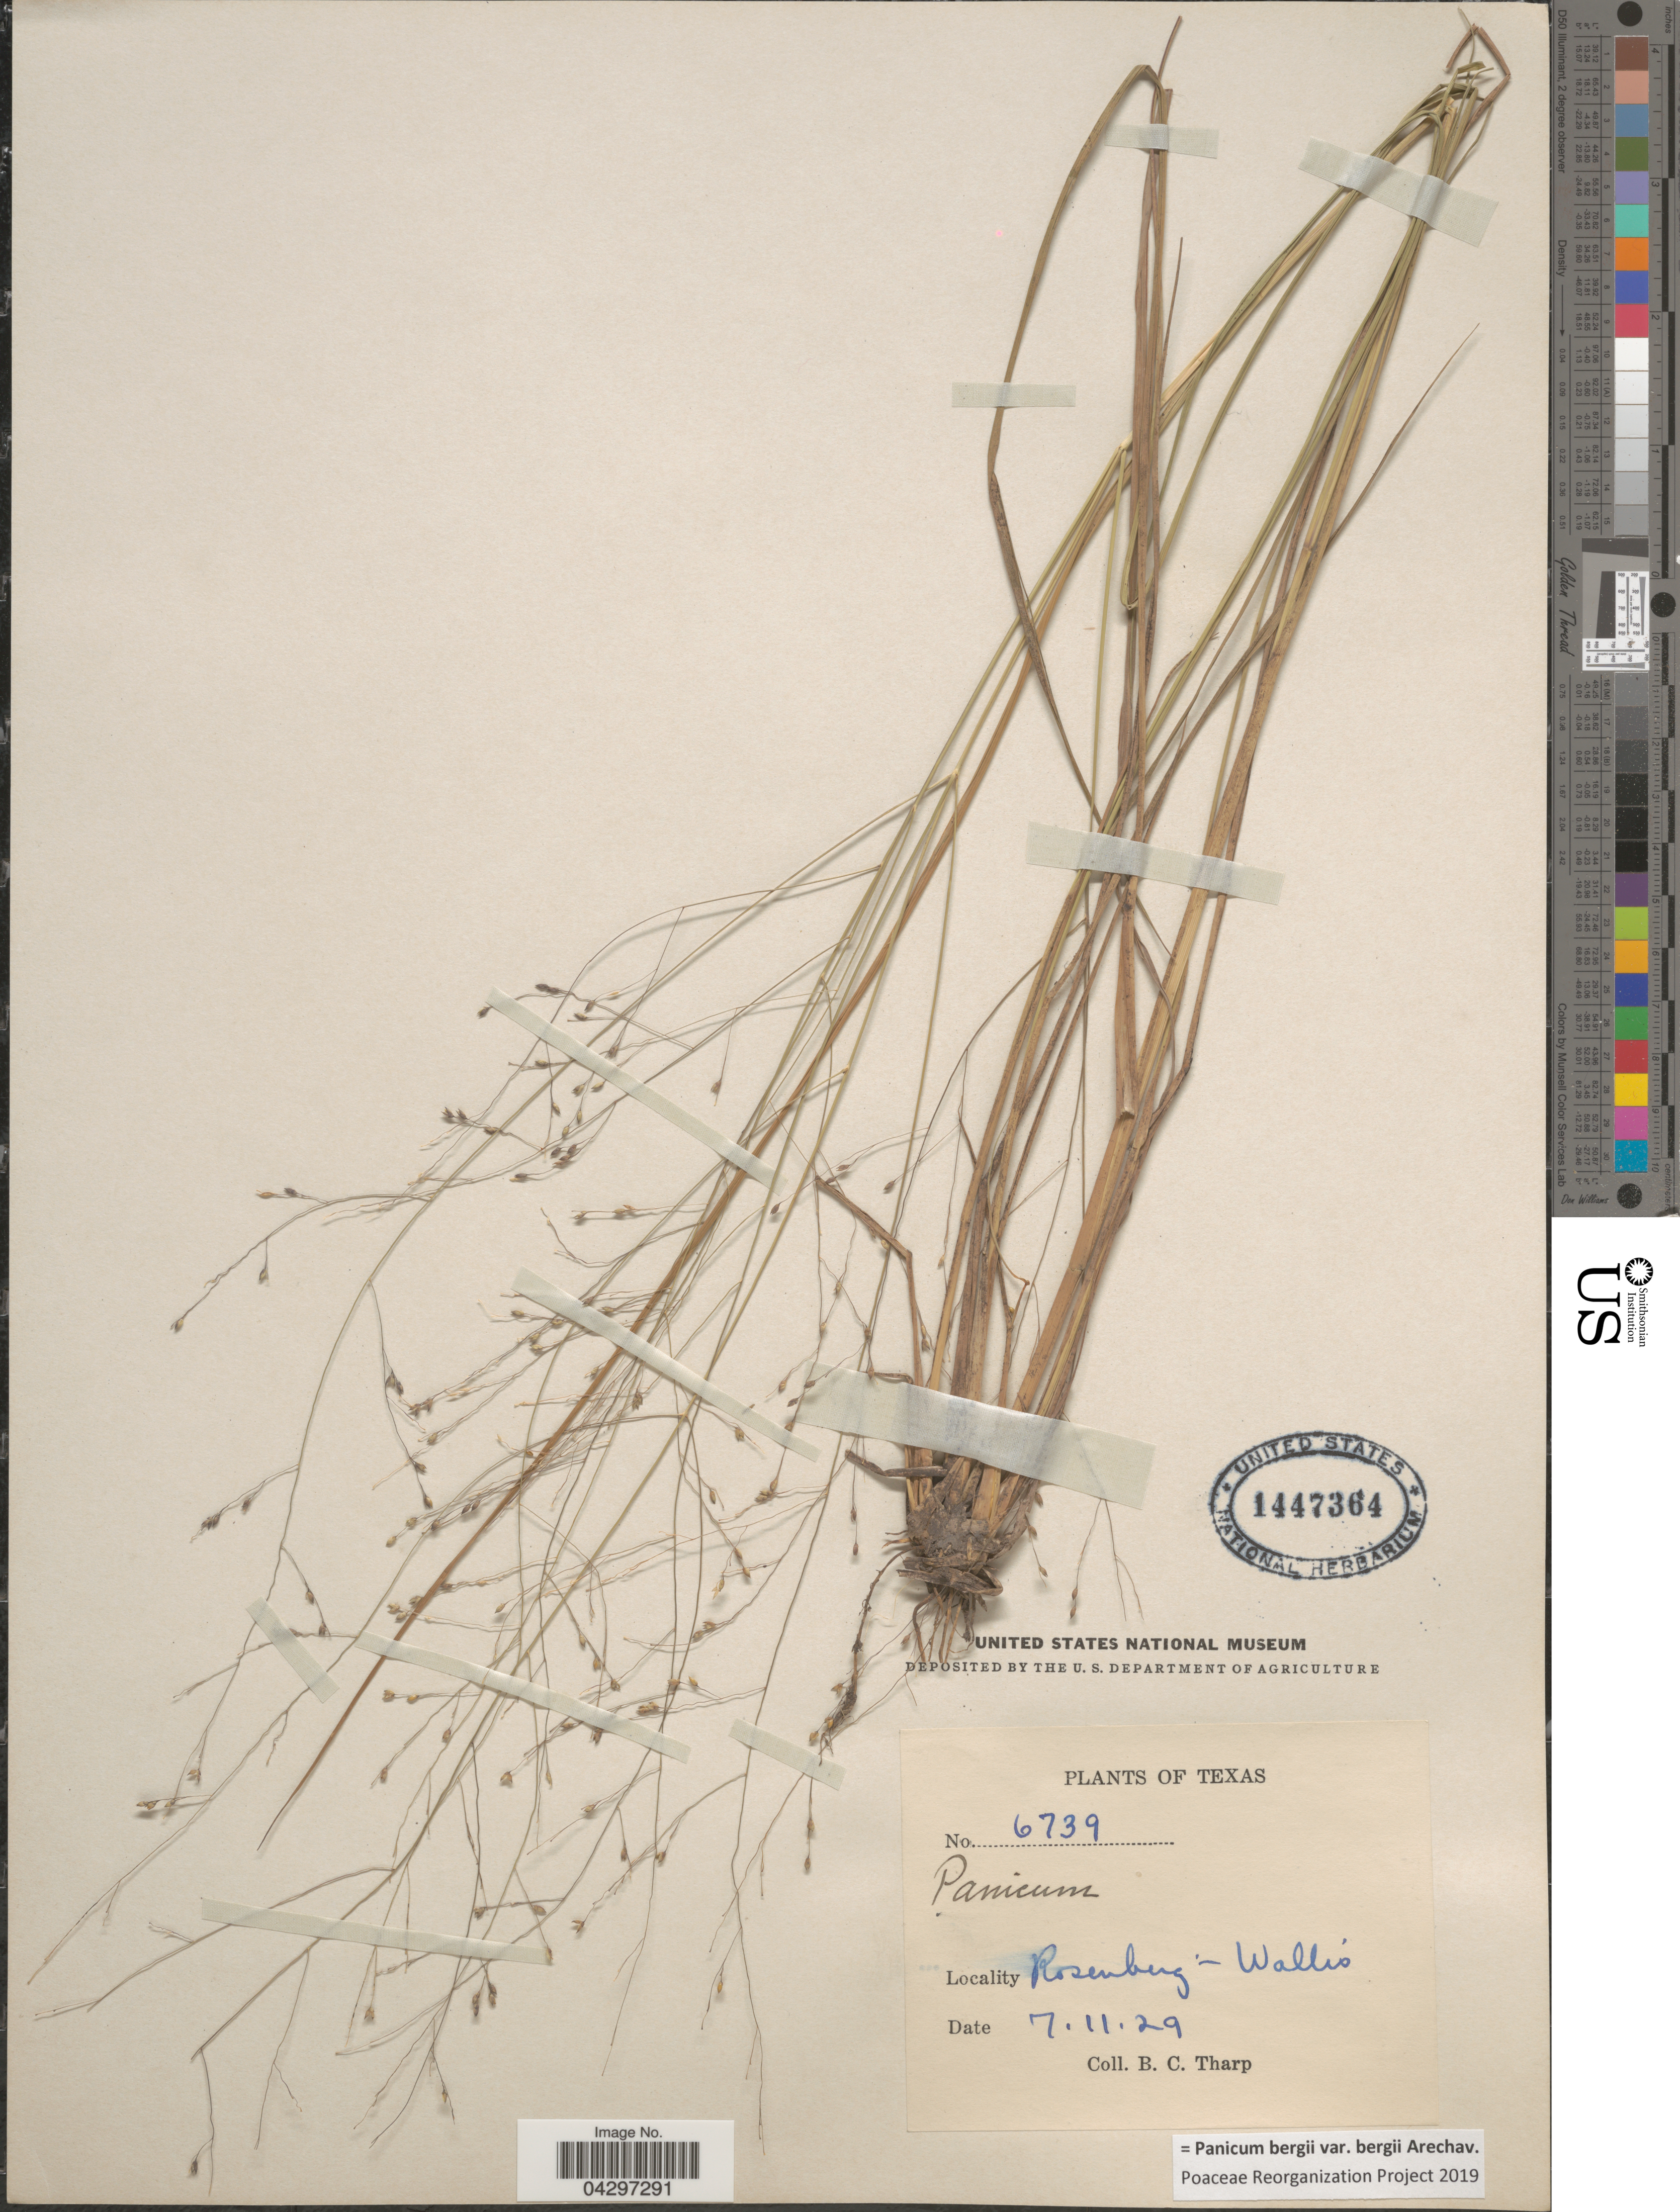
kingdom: Plantae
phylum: Tracheophyta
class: Liliopsida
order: Poales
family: Poaceae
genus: Panicum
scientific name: Panicum bergii var. bergii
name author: Arechav.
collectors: B. C. Tharp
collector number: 6739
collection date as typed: Transcribed d/m/y: 11/7/29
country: United States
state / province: Texas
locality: Rosenberg - Wallis.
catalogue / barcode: US 1447364